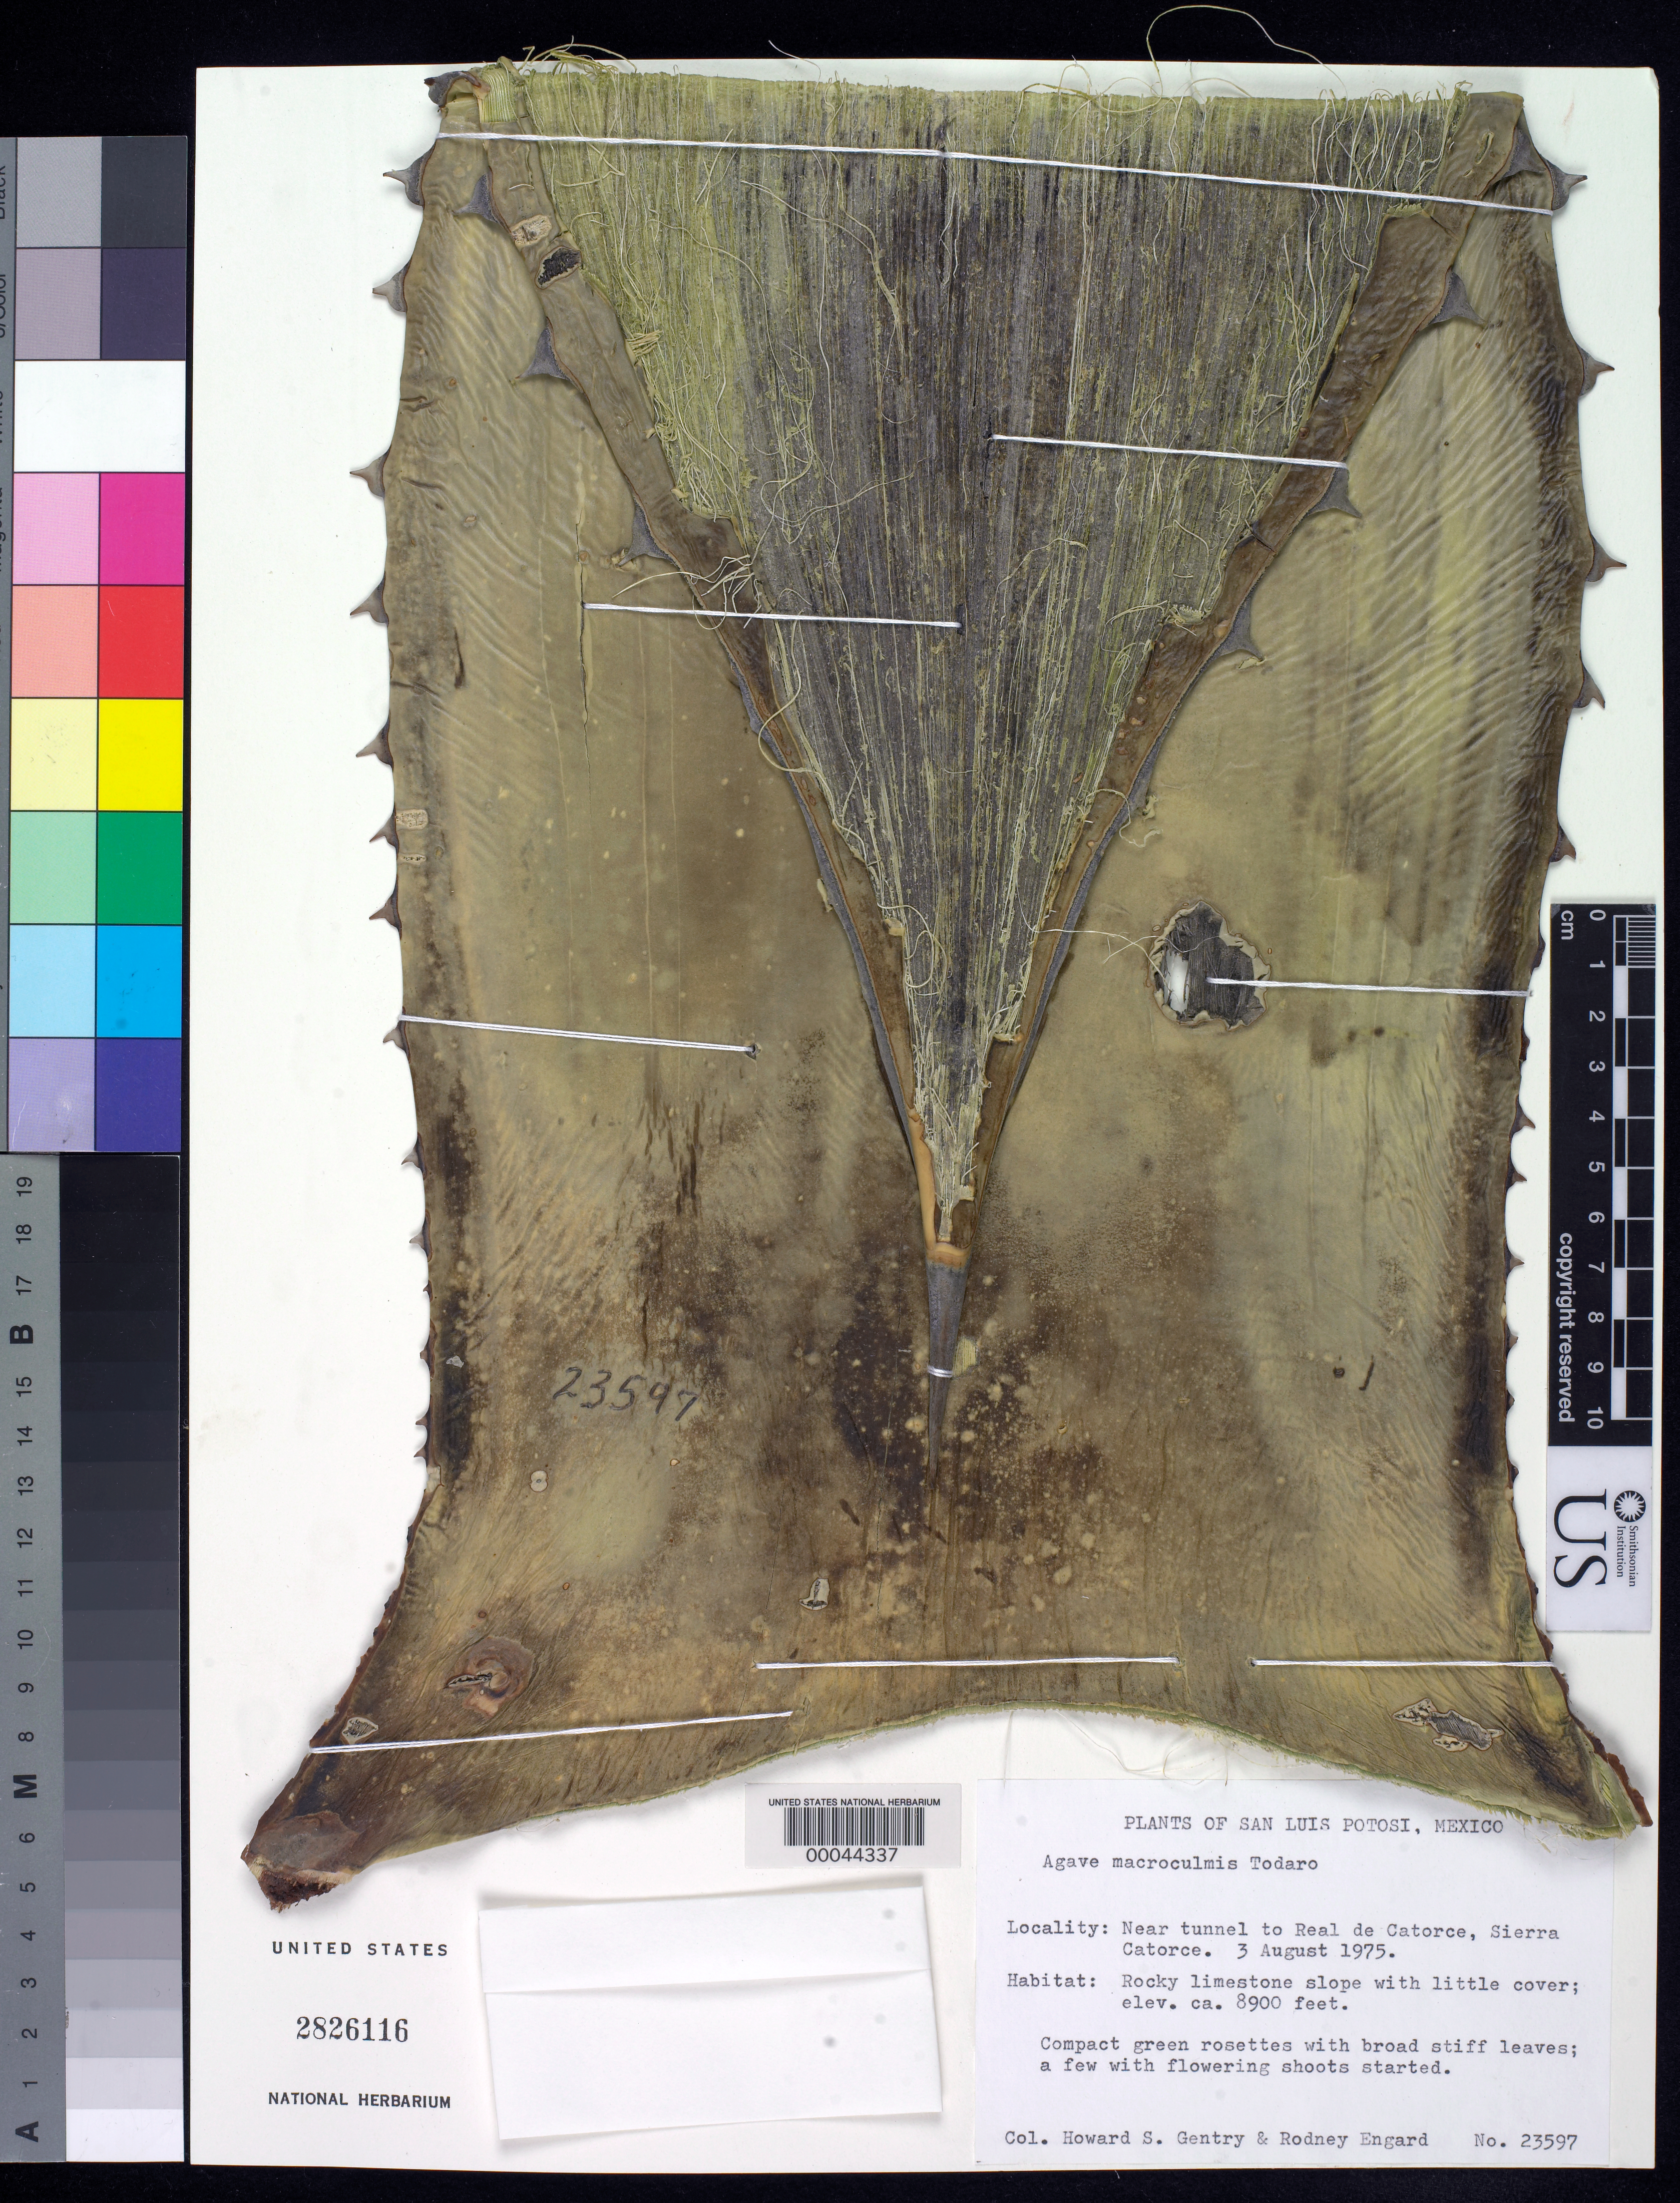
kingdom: Plantae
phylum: Tracheophyta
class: Liliopsida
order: Asparagales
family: Asparagaceae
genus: Agave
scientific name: Agave macroculmis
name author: Tod.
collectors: H. S. Gentry & R. Engard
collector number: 23597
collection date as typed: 03 Aug 1975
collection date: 1975-08-03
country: Mexico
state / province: San Luis Potosí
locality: Near tunnel to real de catorce, sierra catorce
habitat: Rocky limestone slope with little cover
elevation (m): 2713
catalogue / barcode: US 2826116